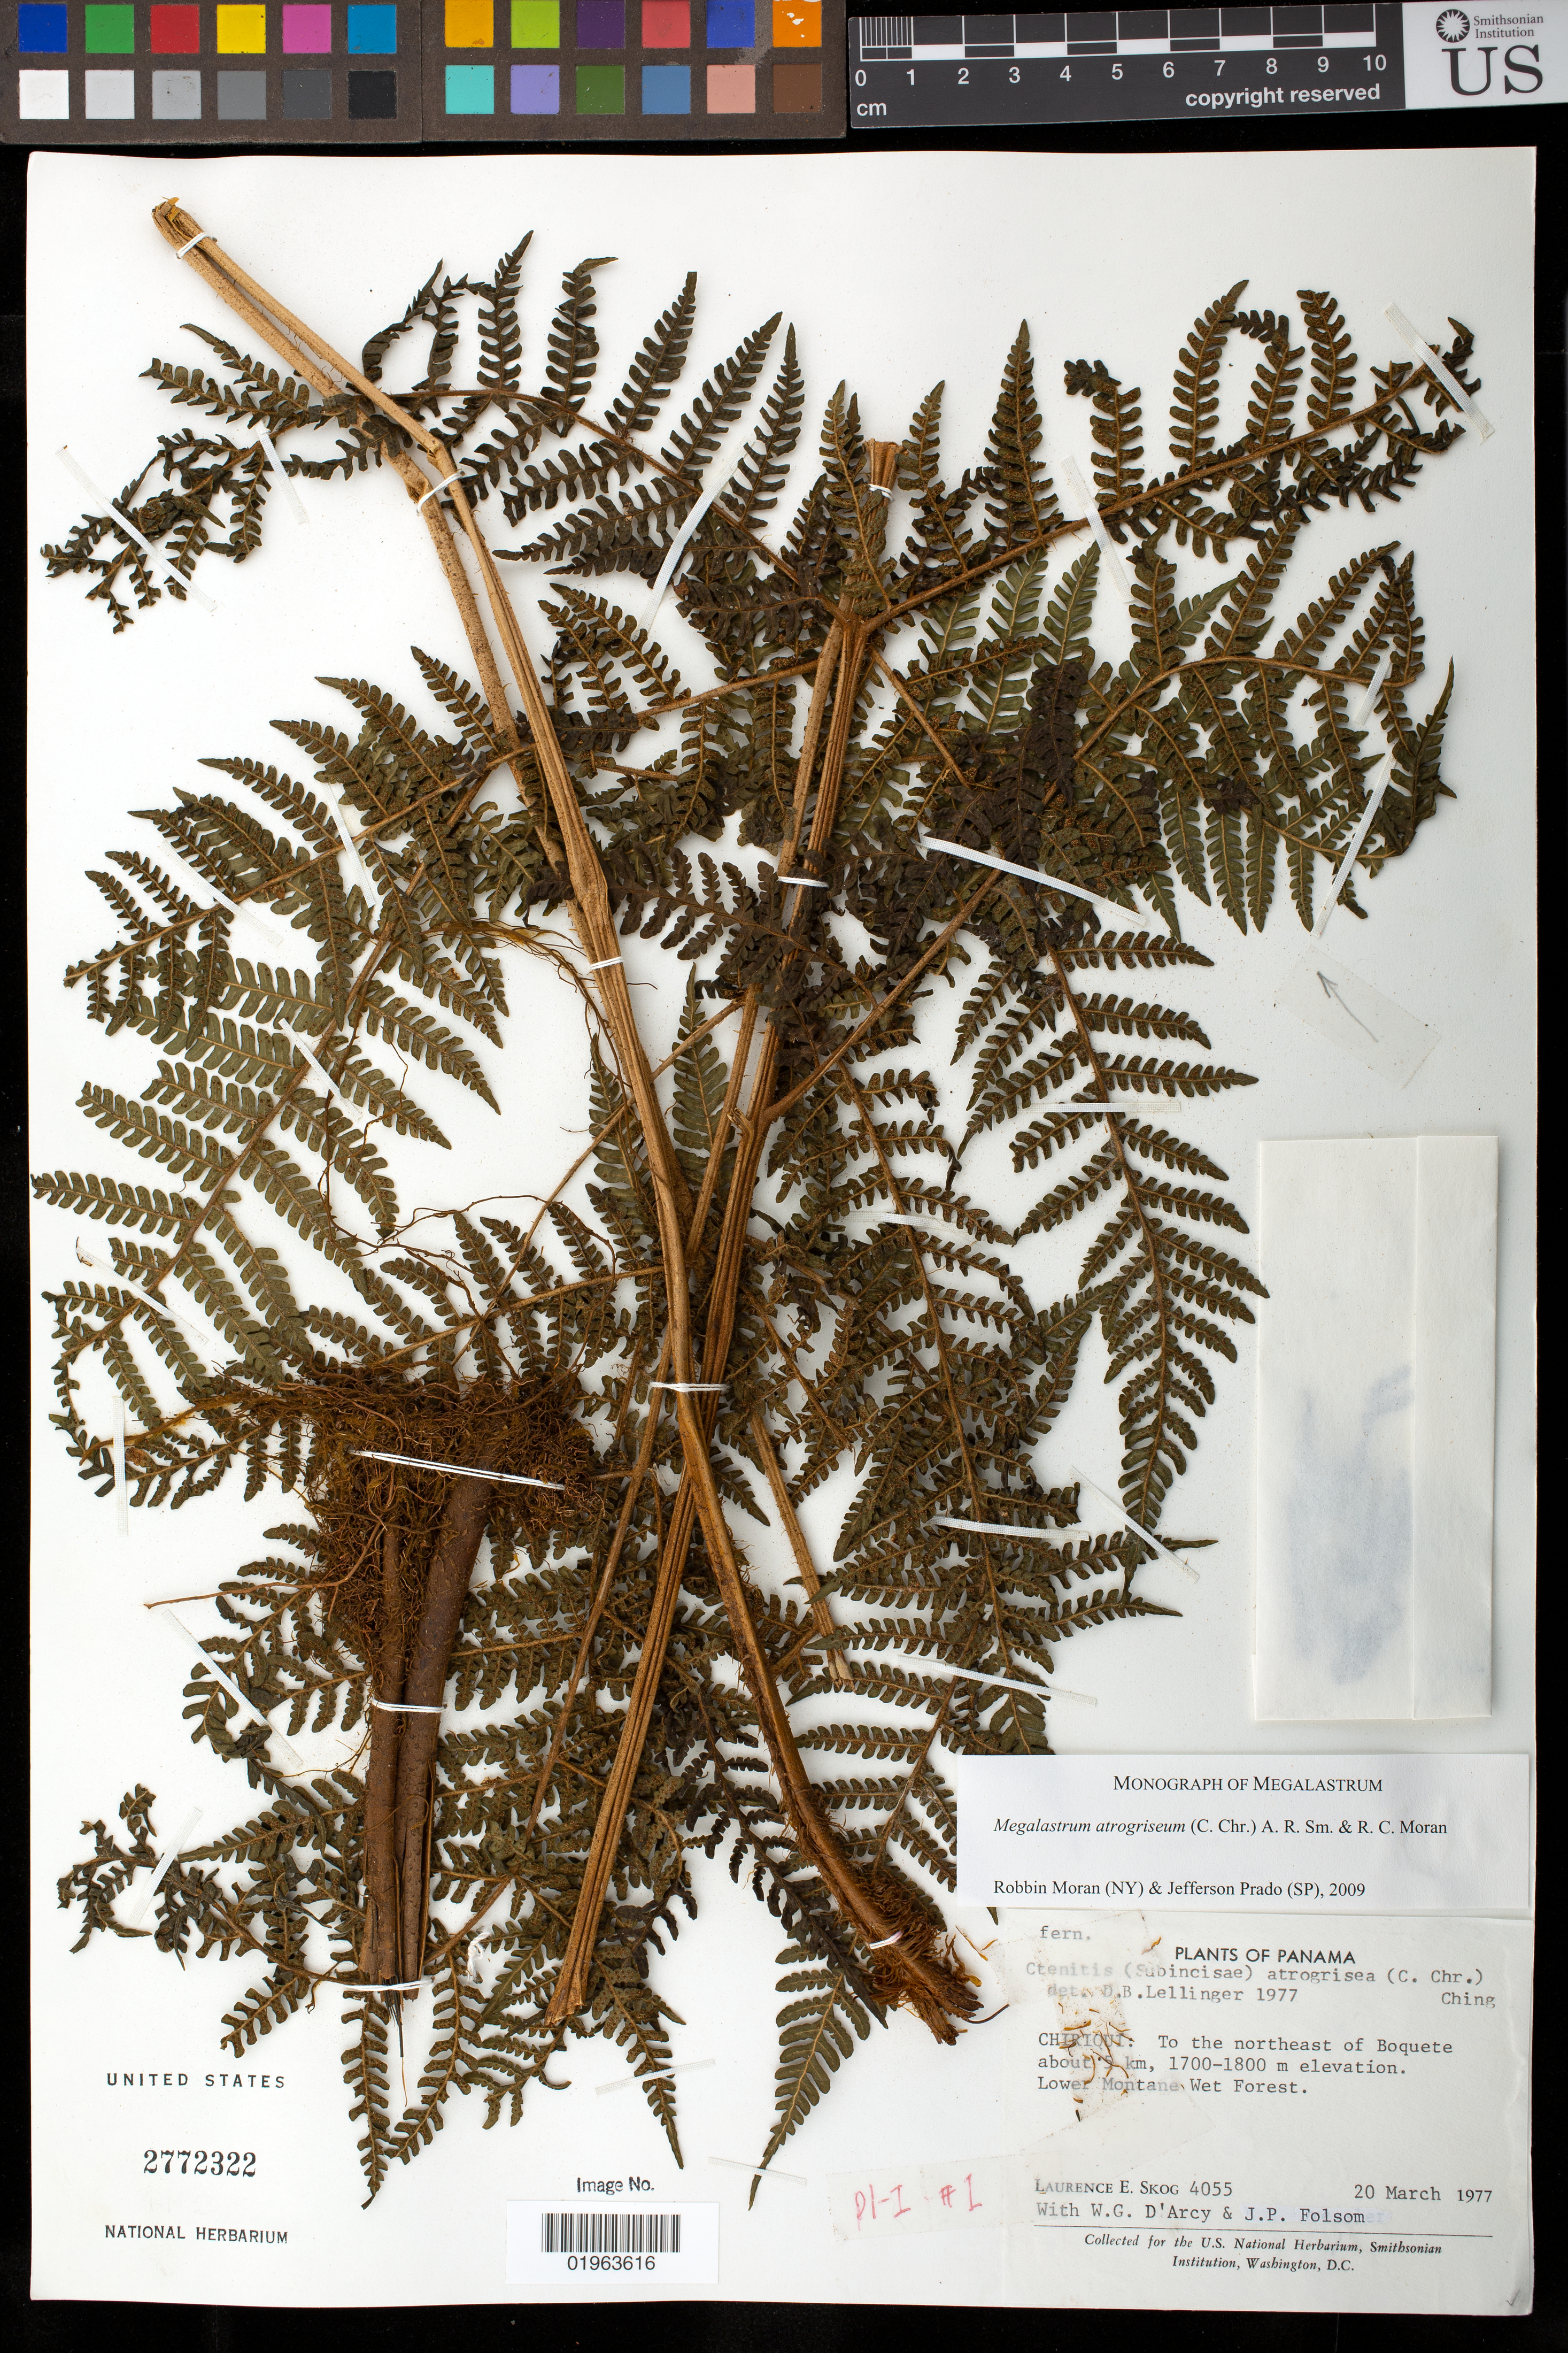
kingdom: Plantae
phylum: Tracheophyta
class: Polypodiopsida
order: Polypodiales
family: Dryopteridaceae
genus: Megalastrum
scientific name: Megalastrum atrogriseum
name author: (C. Chr.) A.R. Sm. & R.C. Moran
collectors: L. E. Skog, W. G. D'Arcy & J. P. Folsom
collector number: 4055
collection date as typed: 20 Mar 1977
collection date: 1977-03-20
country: Panama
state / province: Chiriquí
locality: To the NE of Boquete about 5 km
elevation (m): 1700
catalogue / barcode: US 2772322